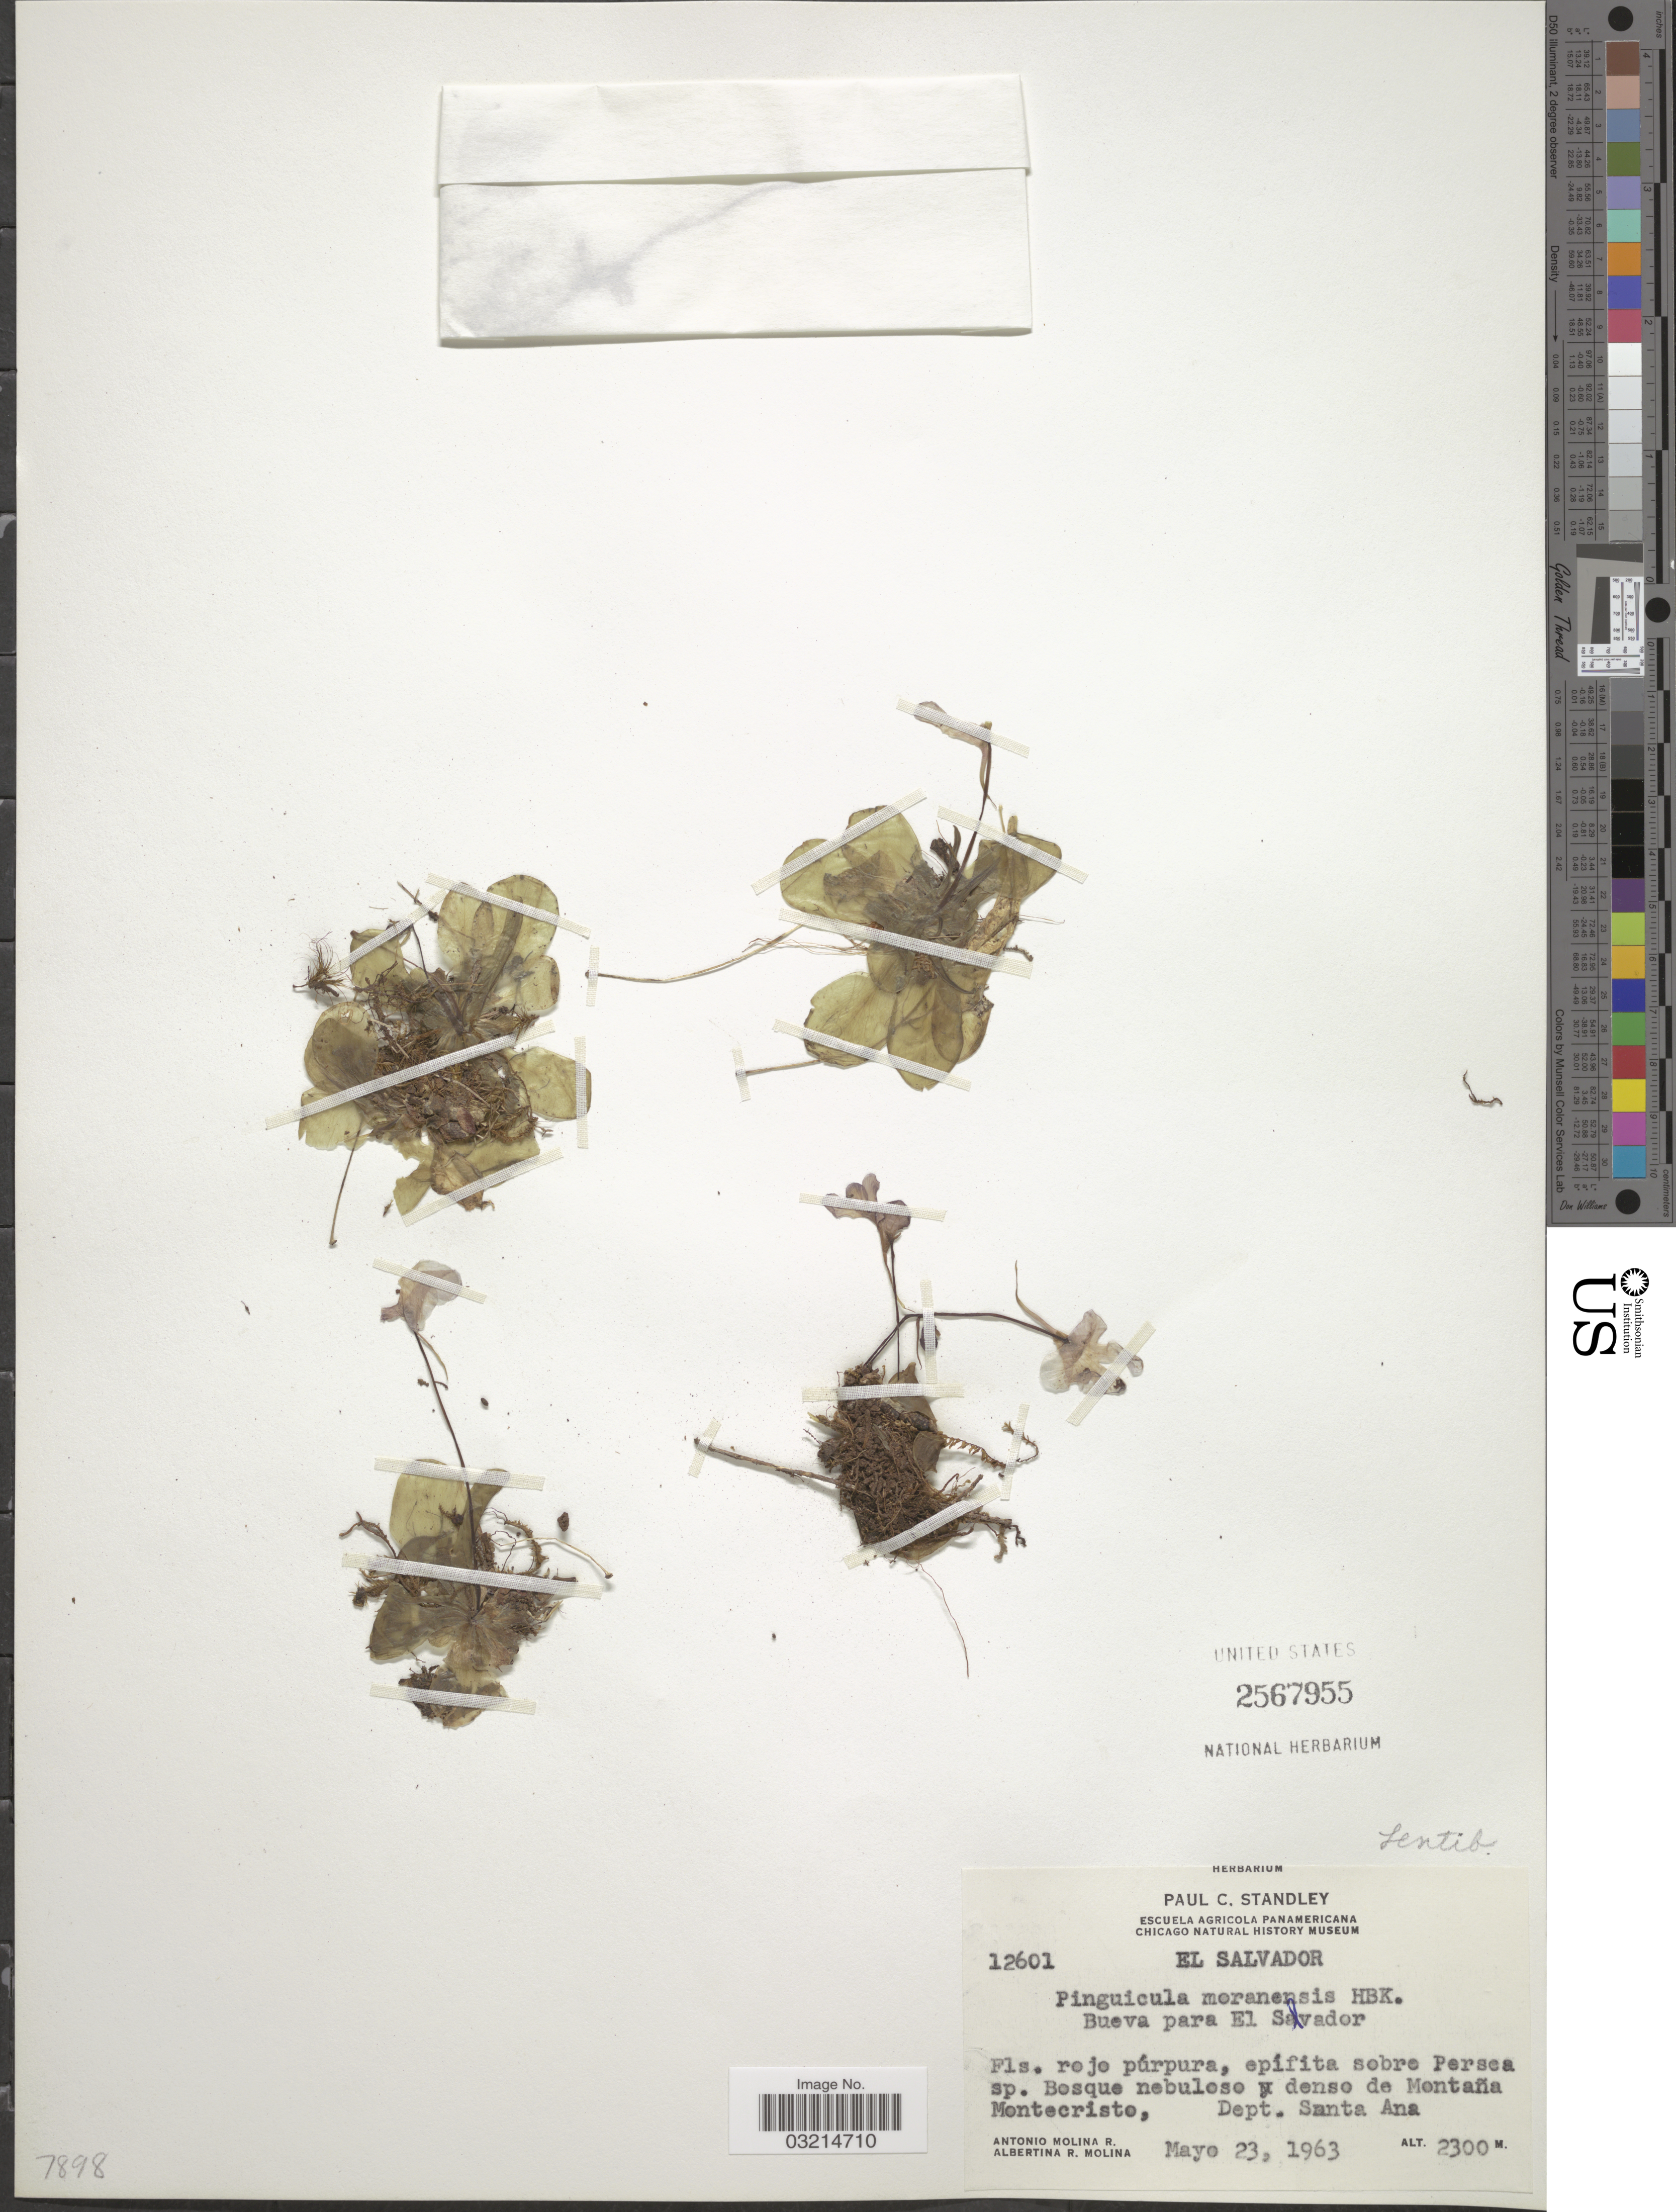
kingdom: Plantae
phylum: Tracheophyta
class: Magnoliopsida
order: Lamiales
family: Lentibulariaceae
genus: Pinguicula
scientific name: Pinguicula moranensis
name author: Kunth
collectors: A. Molina R. & A. R. Molina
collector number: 12601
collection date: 1963-05-23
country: El Salvador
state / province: Santa Ana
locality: Bosque nebuloso denso de Montaña Montecristo, Dept. Santa Ana.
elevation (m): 2300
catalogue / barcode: US 2567955